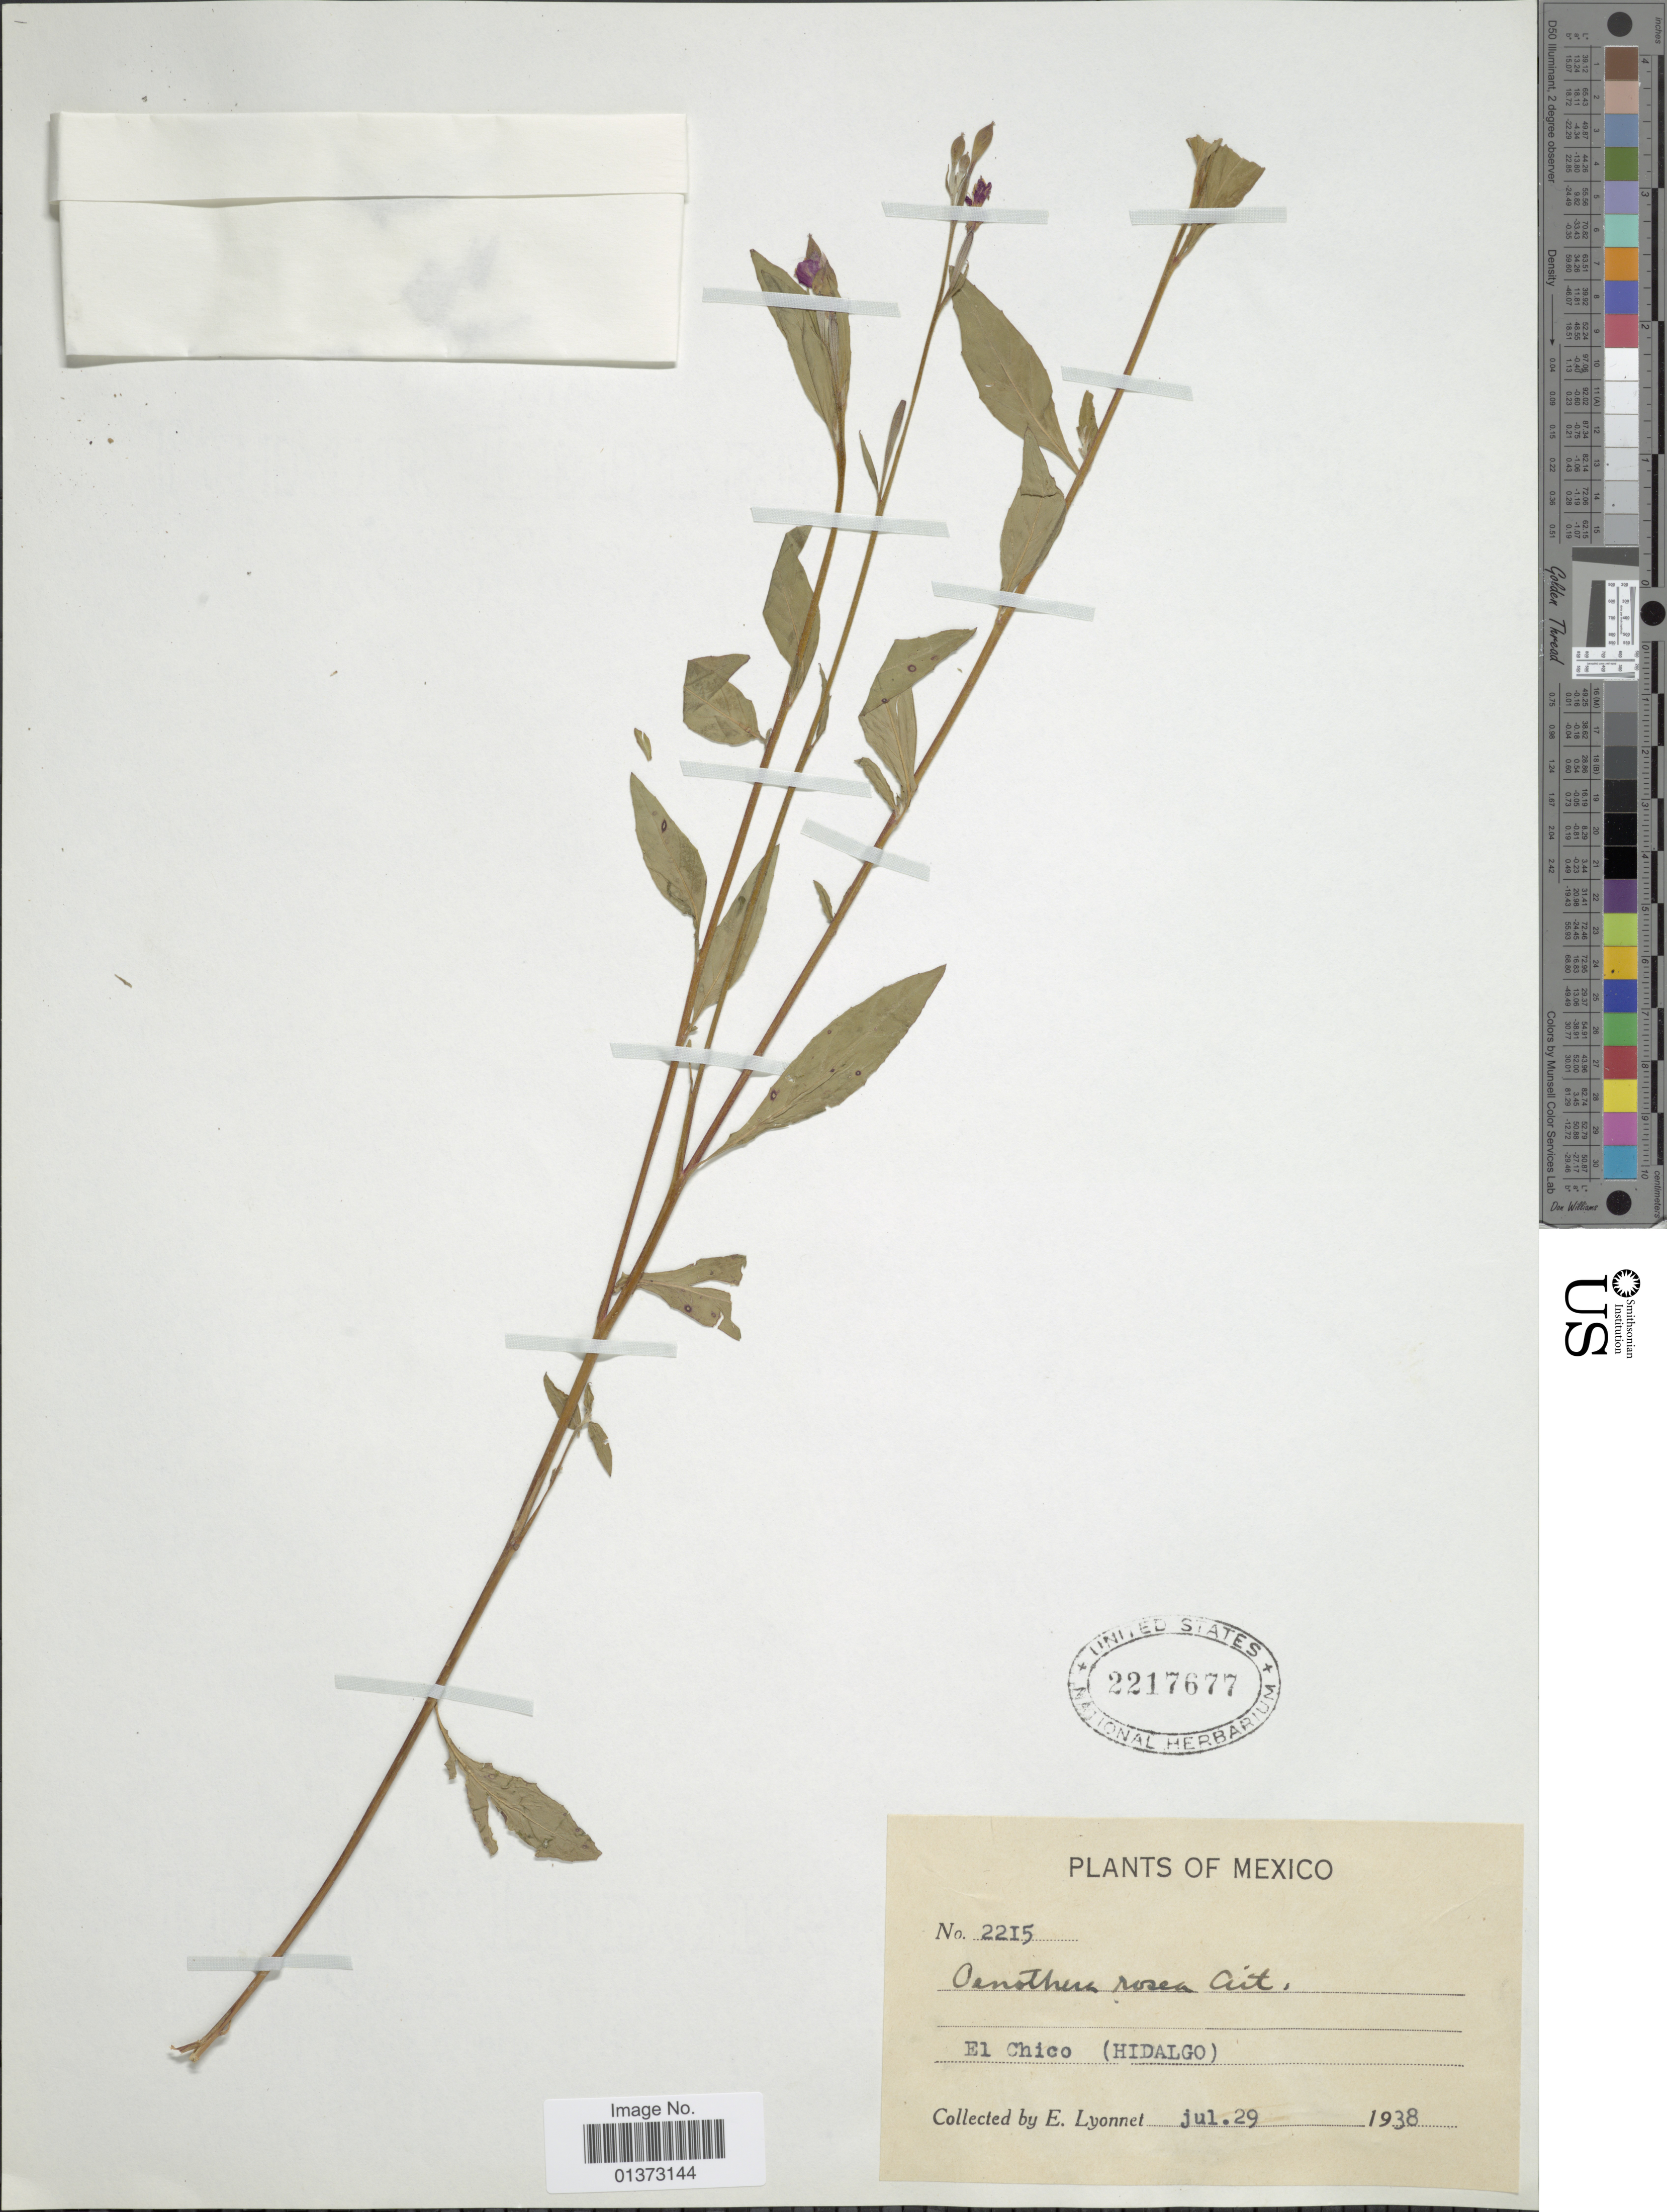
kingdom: Plantae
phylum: Tracheophyta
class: Magnoliopsida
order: Myrtales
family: Onagraceae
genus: Oenothera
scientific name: Oenothera rosea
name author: L'Hér. ex Aiton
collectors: E. Lyonnet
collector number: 2215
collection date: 1938-07-29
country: Mexico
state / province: Hidalgo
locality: El Chico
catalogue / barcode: US 2217677